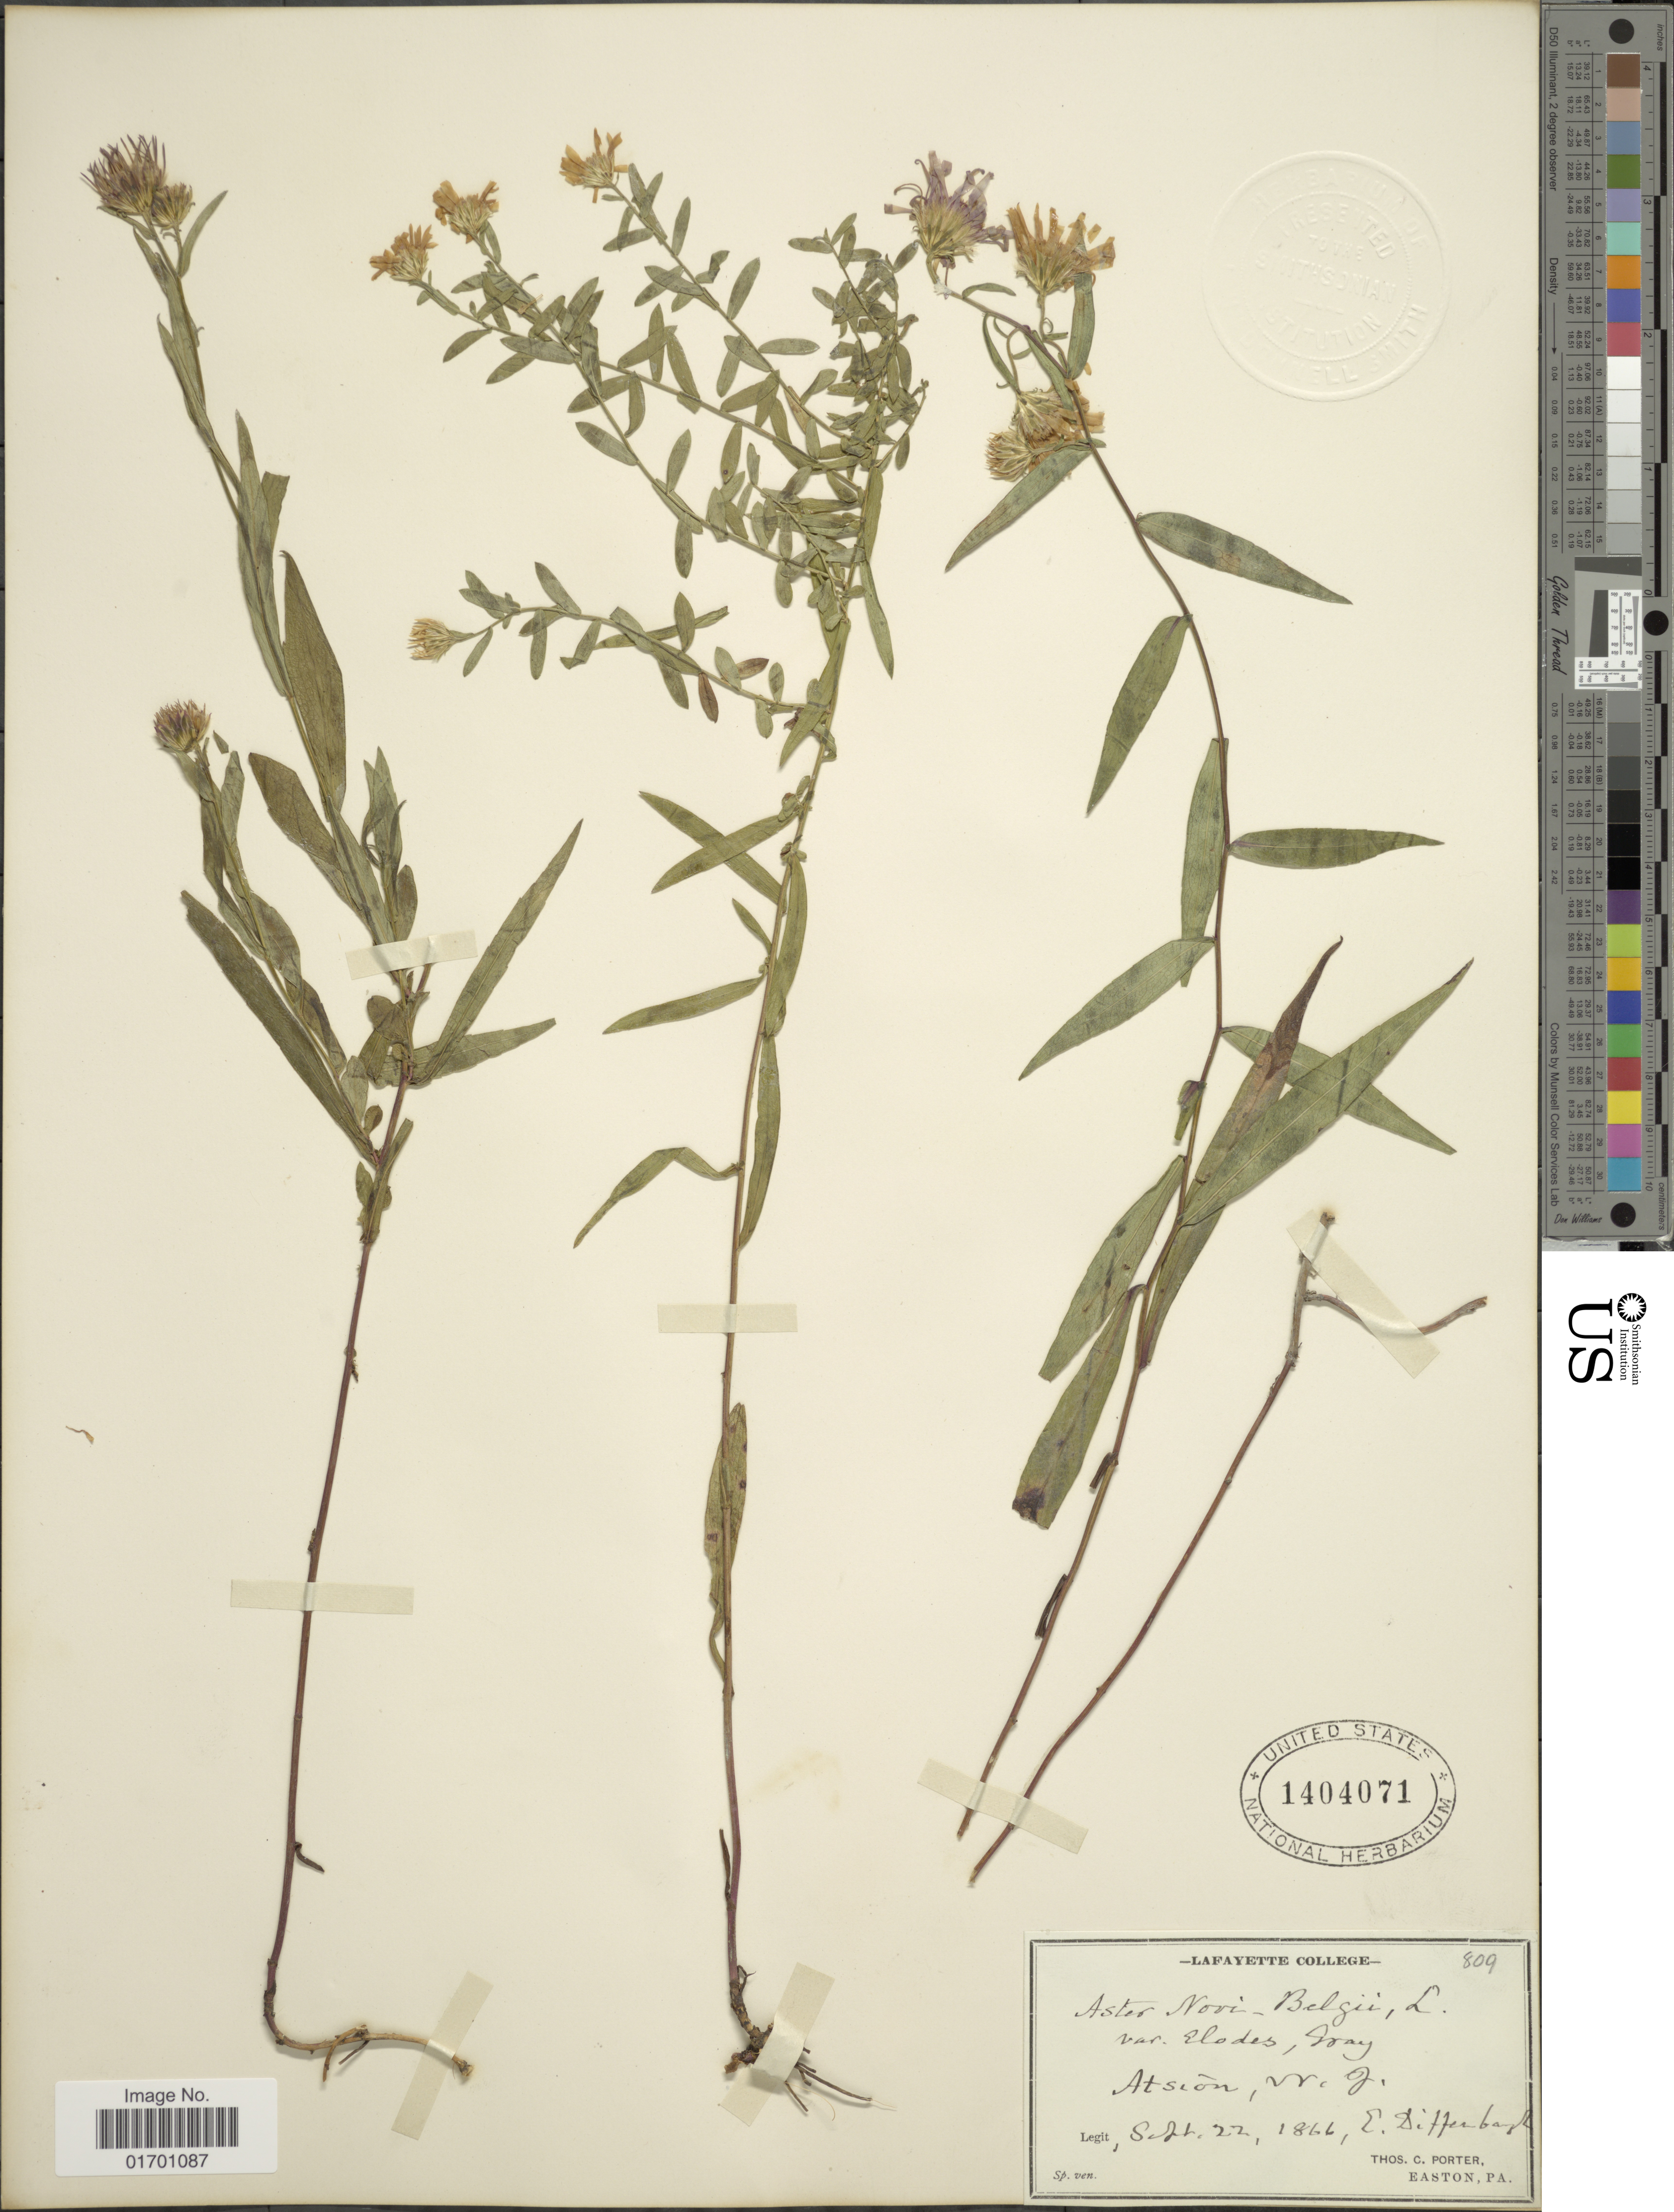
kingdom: Plantae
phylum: Tracheophyta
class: Magnoliopsida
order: Asterales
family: Asteraceae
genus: Symphyotrichum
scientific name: Symphyotrichum novi-belgii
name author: (L.) G.L. Nesom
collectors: Diffenbaugh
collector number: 809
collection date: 1866-09-22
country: United States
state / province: New Jersey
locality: Atsion, N. J.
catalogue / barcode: US 1404071